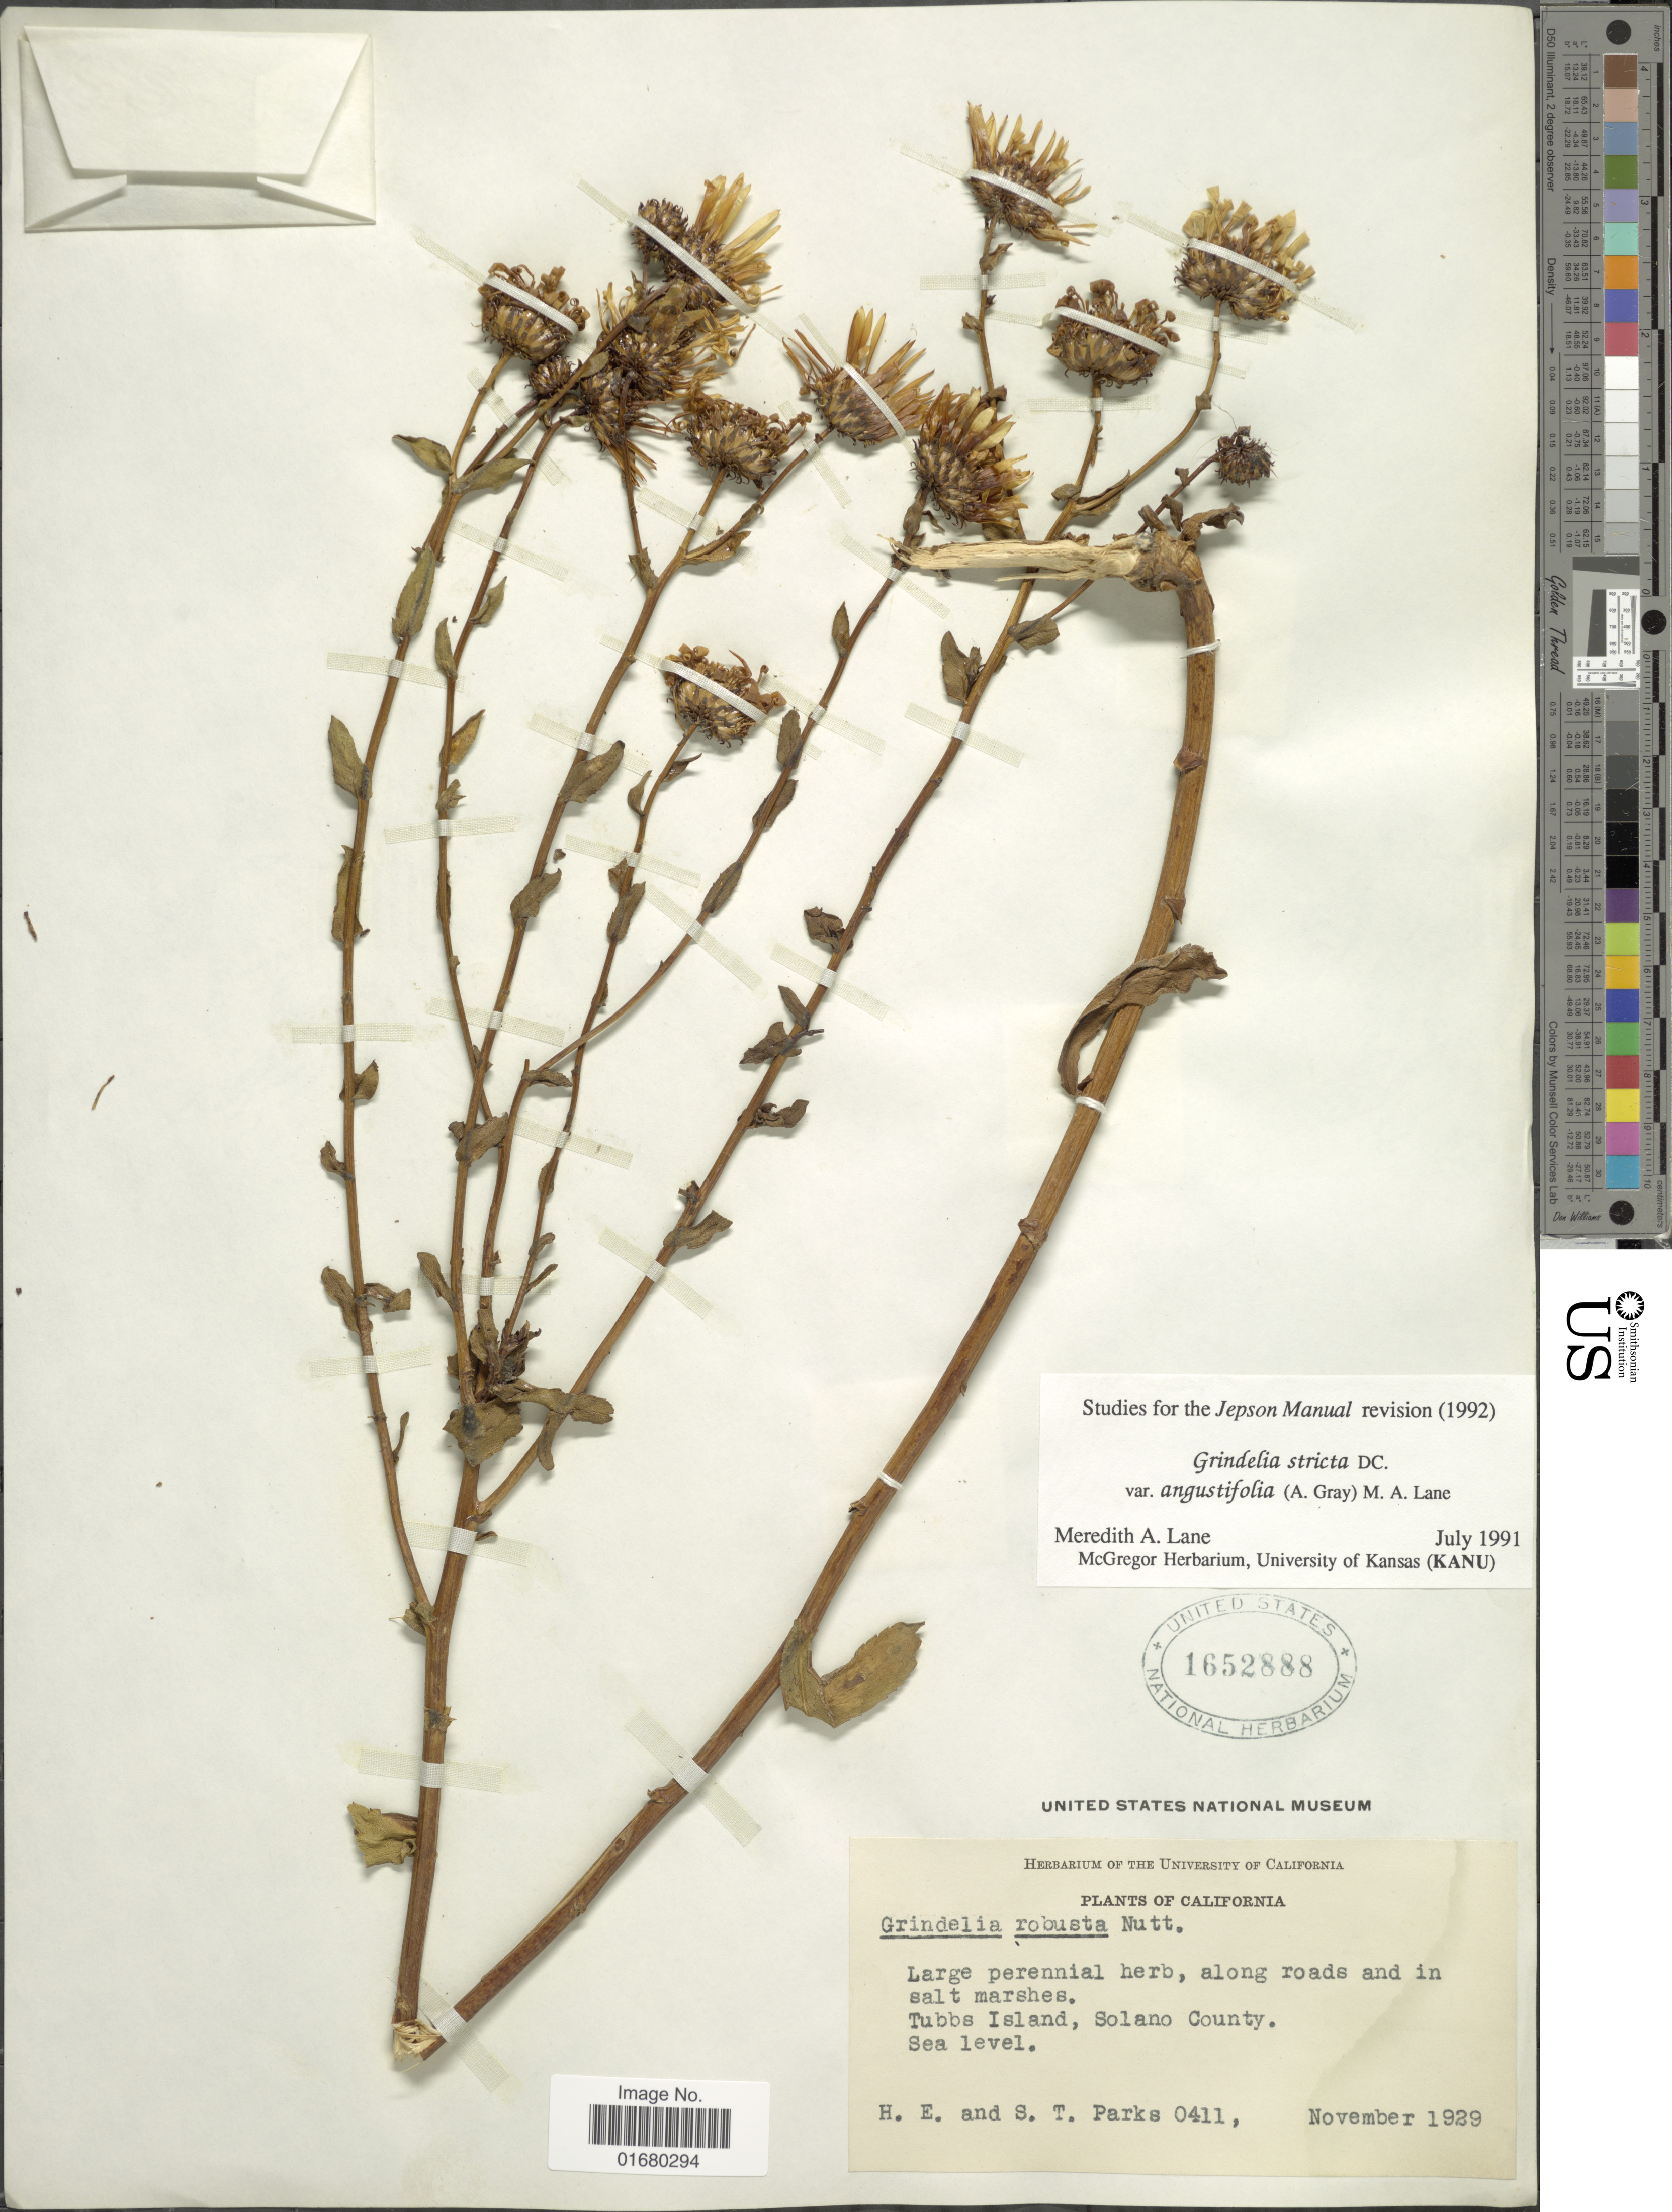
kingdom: Plantae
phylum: Tracheophyta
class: Magnoliopsida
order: Asterales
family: Asteraceae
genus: Grindelia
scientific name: Grindelia stricta var. angustifolia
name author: (A. Gray) M.A. Lane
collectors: H. E. Parks & S. Parks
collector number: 0411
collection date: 1929-11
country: United States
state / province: California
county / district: Solano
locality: Along roads and in Salt marshes, Tubbs Island, Solano County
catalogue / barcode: US 1652888